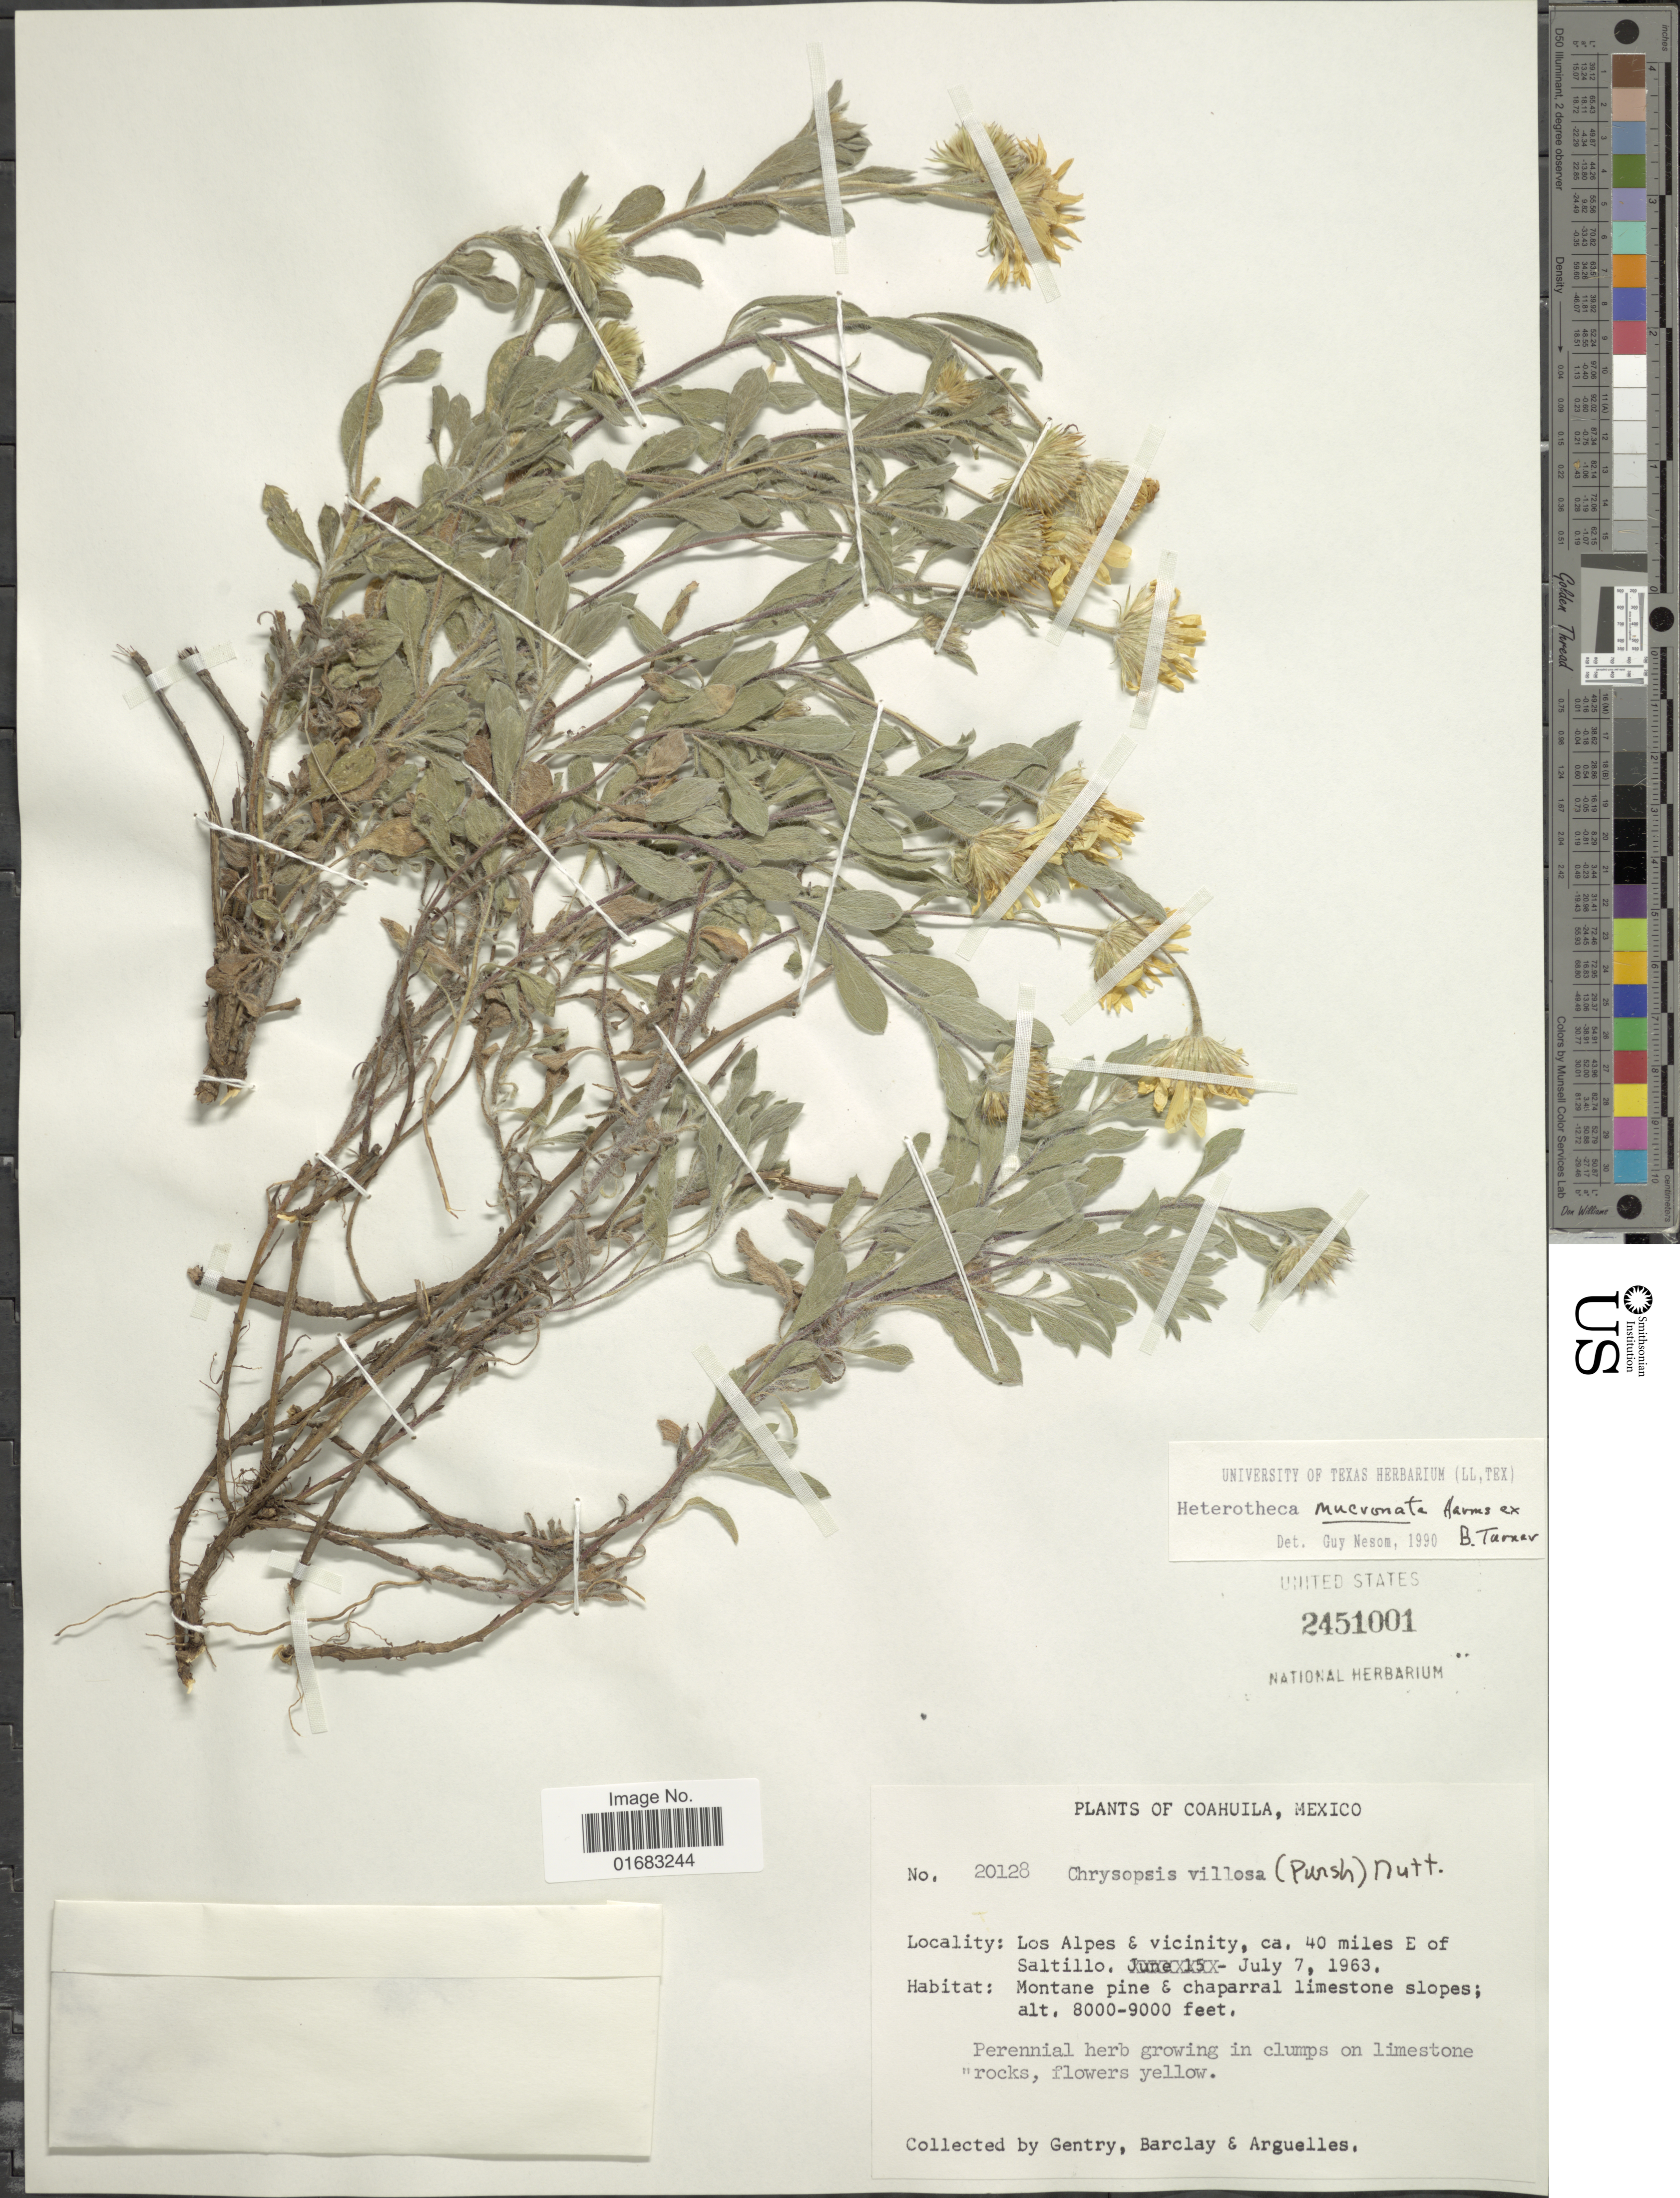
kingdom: Plantae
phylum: Tracheophyta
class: Magnoliopsida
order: Asterales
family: Asteraceae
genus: Heterotheca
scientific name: Heterotheca mucronata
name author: V.L. Harms ex B.L. Turner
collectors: Gentry, --, -- Barclay & Arguelles, --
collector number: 20128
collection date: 1963-07-07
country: Mexico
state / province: Coahuila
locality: Coahuila, Mexico. Los Alpes & vicinity , ca. 40 miles E of Saltillo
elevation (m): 2438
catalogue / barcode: US 2451001